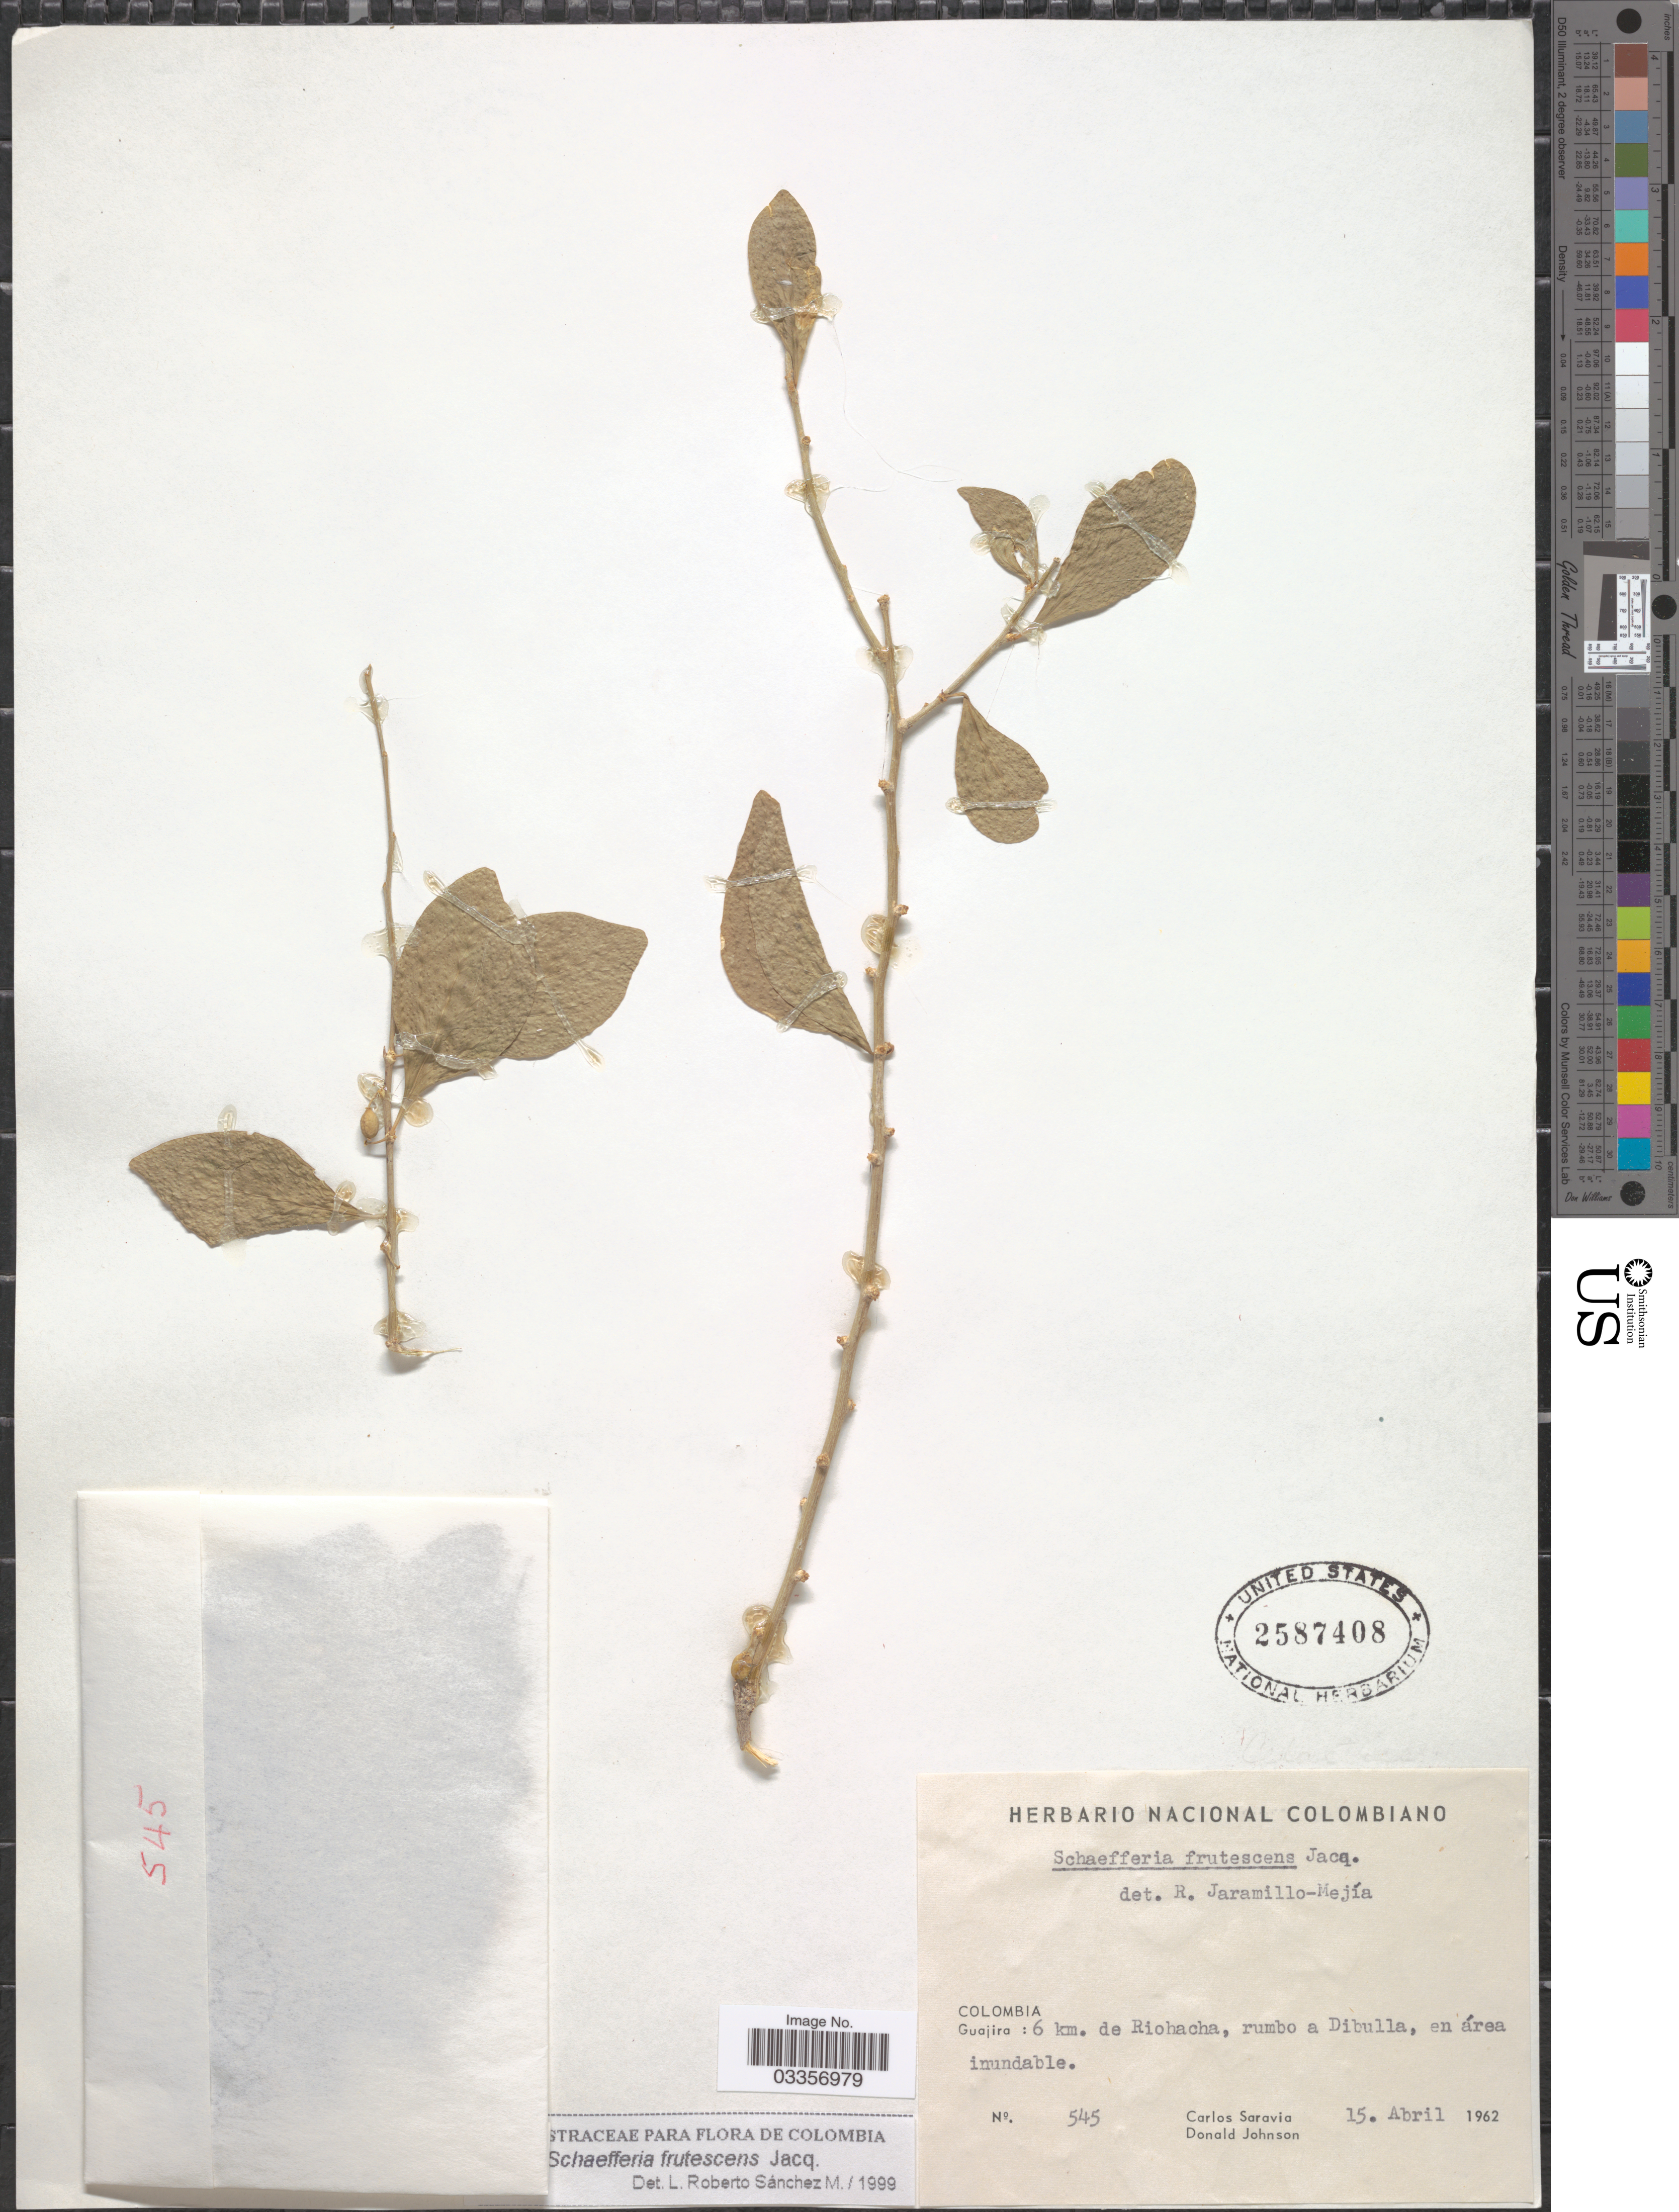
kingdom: Plantae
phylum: Tracheophyta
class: Magnoliopsida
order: Celastrales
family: Celastraceae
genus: Schaefferia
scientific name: Schaefferia frutescens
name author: Jacq.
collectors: C. Saravia & D. Johnson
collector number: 545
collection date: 1962-04-15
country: Colombia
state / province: La Guajira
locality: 6 km. de Riohacha, rumbo a Dibulla.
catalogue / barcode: US 2587408